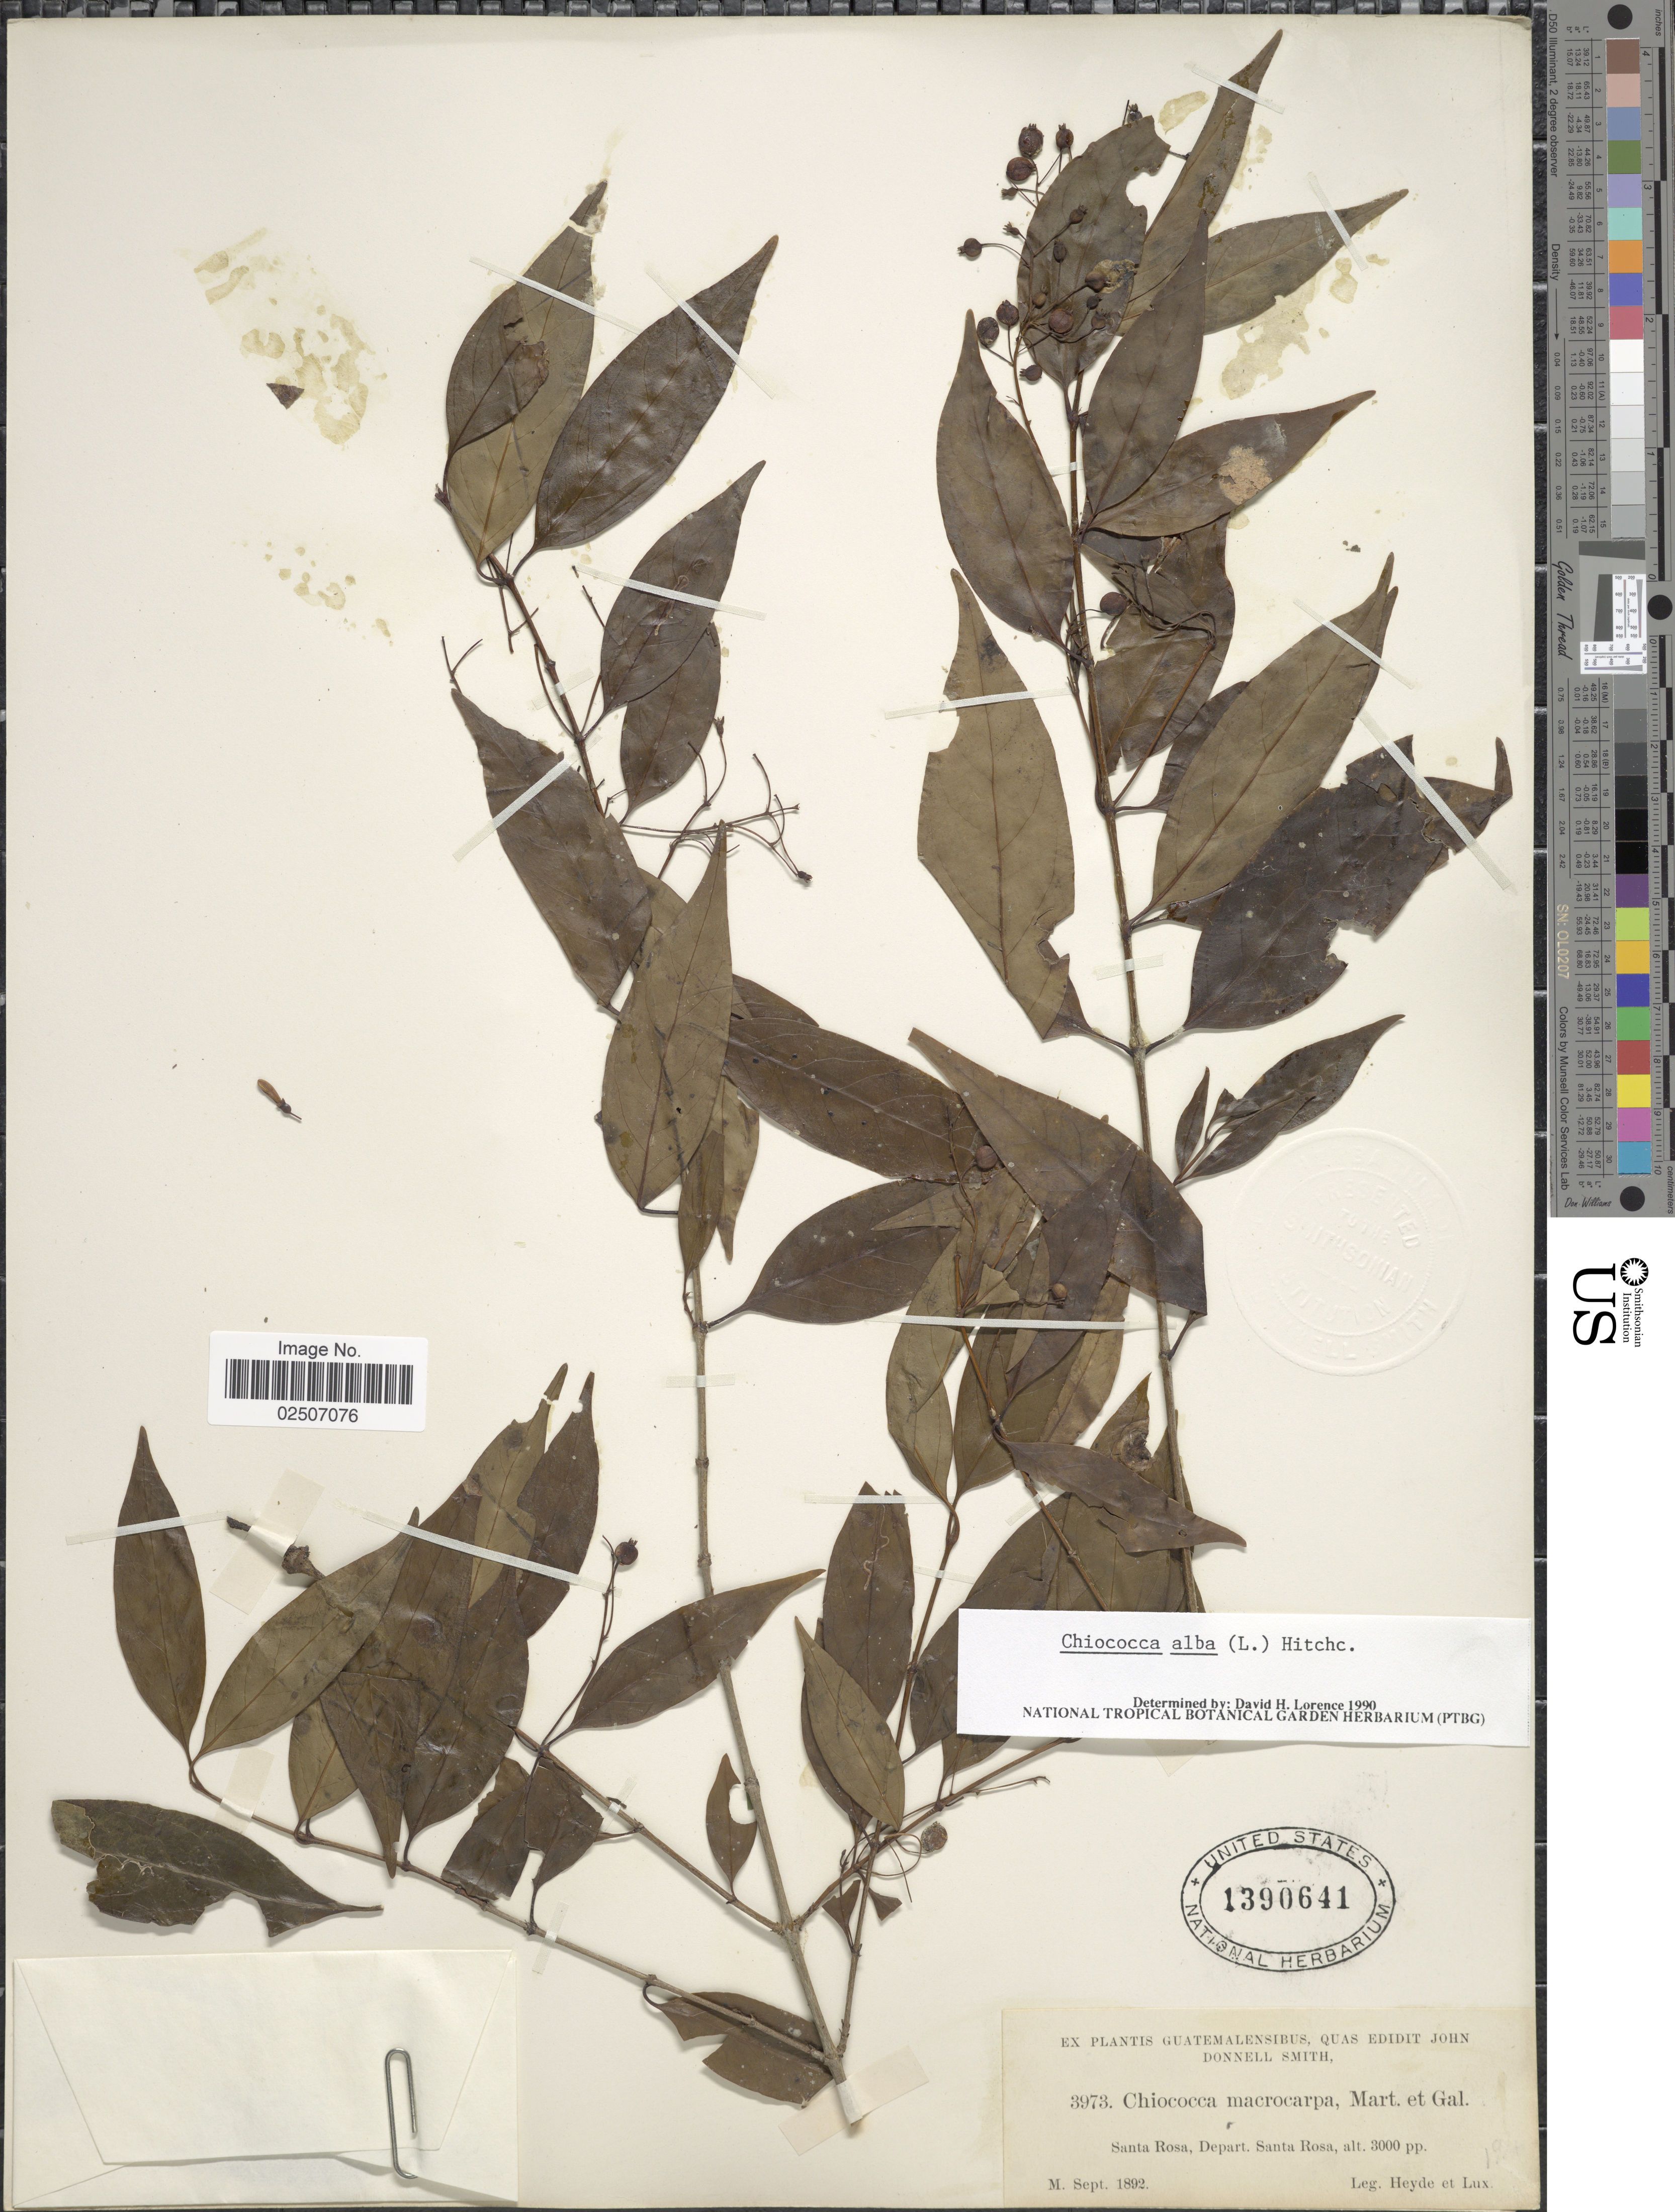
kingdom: Plantae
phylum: Tracheophyta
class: Magnoliopsida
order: Gentianales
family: Rubiaceae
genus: Chiococca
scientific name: Chiococca alba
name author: (L.) Hitchc.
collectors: Heyde & Lux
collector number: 3973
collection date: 1892-09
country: Guatemala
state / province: Santa Rosa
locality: Santa Rosa, Depart. Santa Rosa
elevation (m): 914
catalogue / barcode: US 1390641